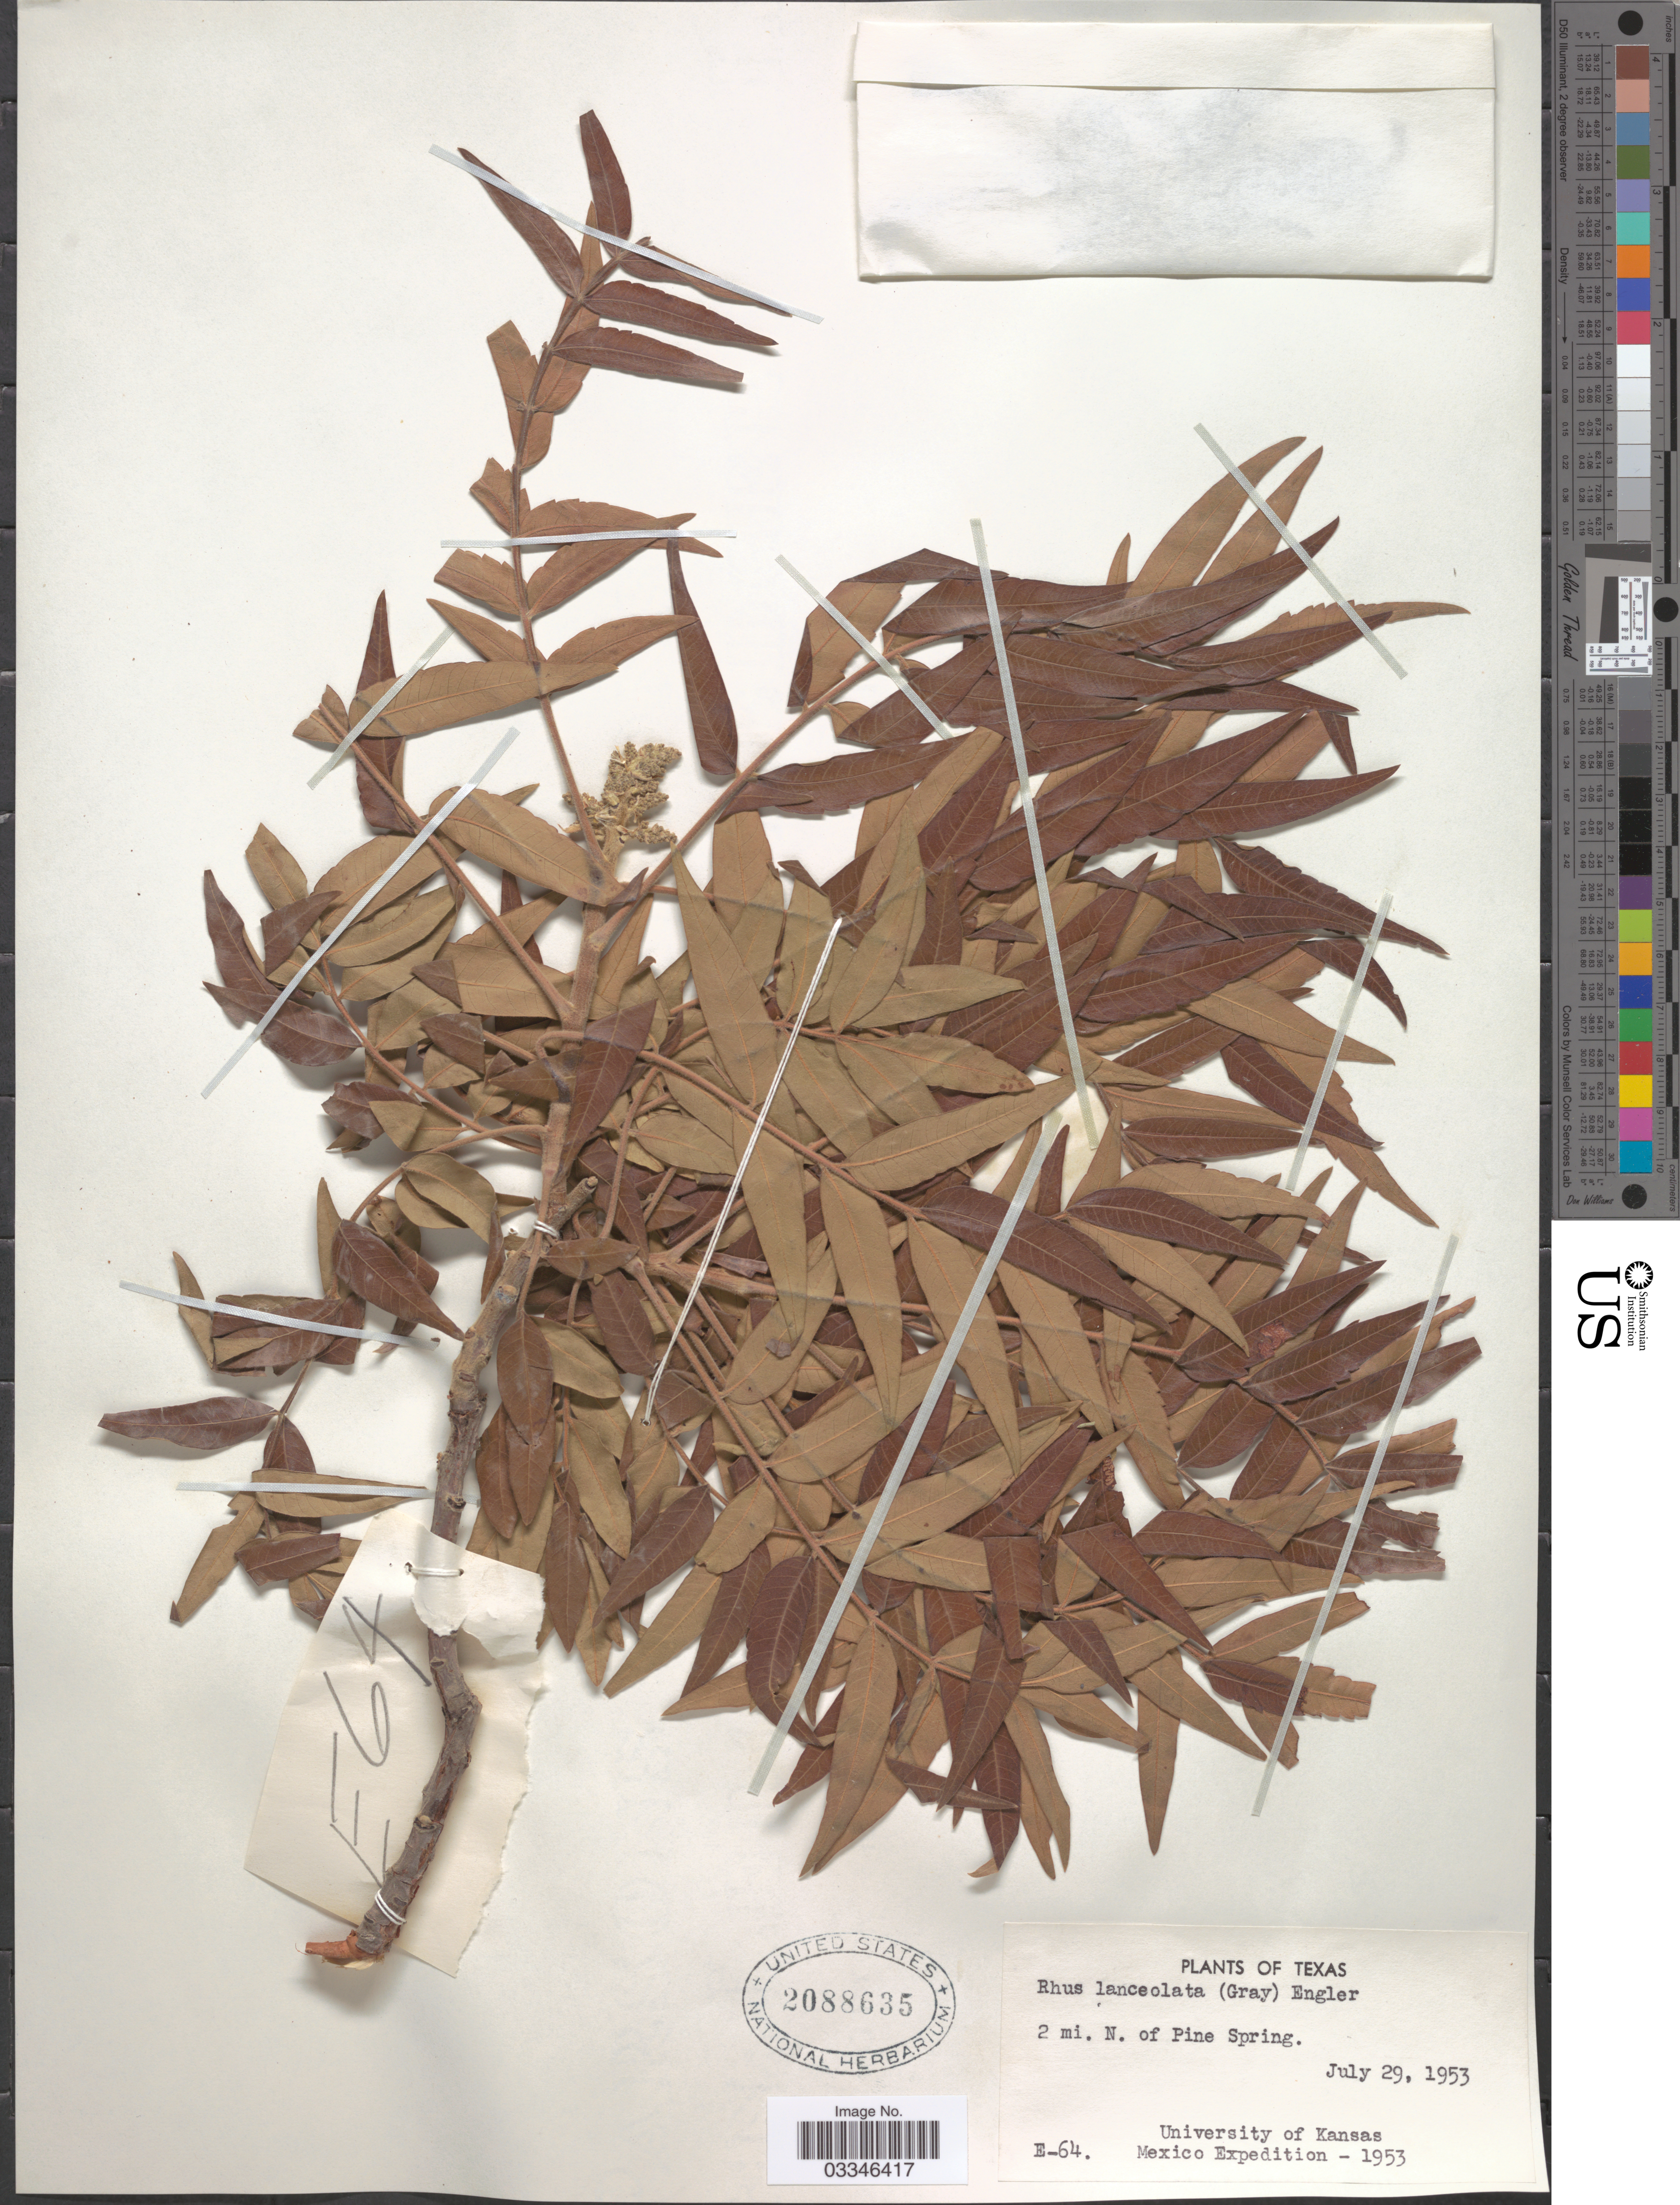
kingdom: Plantae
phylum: Tracheophyta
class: Magnoliopsida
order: Sapindales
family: Anacardiaceae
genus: Rhus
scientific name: Rhus lanceolata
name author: (A. Gray) Britton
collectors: University of Kansas Mexico Expedition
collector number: E-64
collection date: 1953-07-29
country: United States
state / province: Texas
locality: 2 mi. N. of Pine Spring.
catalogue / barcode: US 2088635